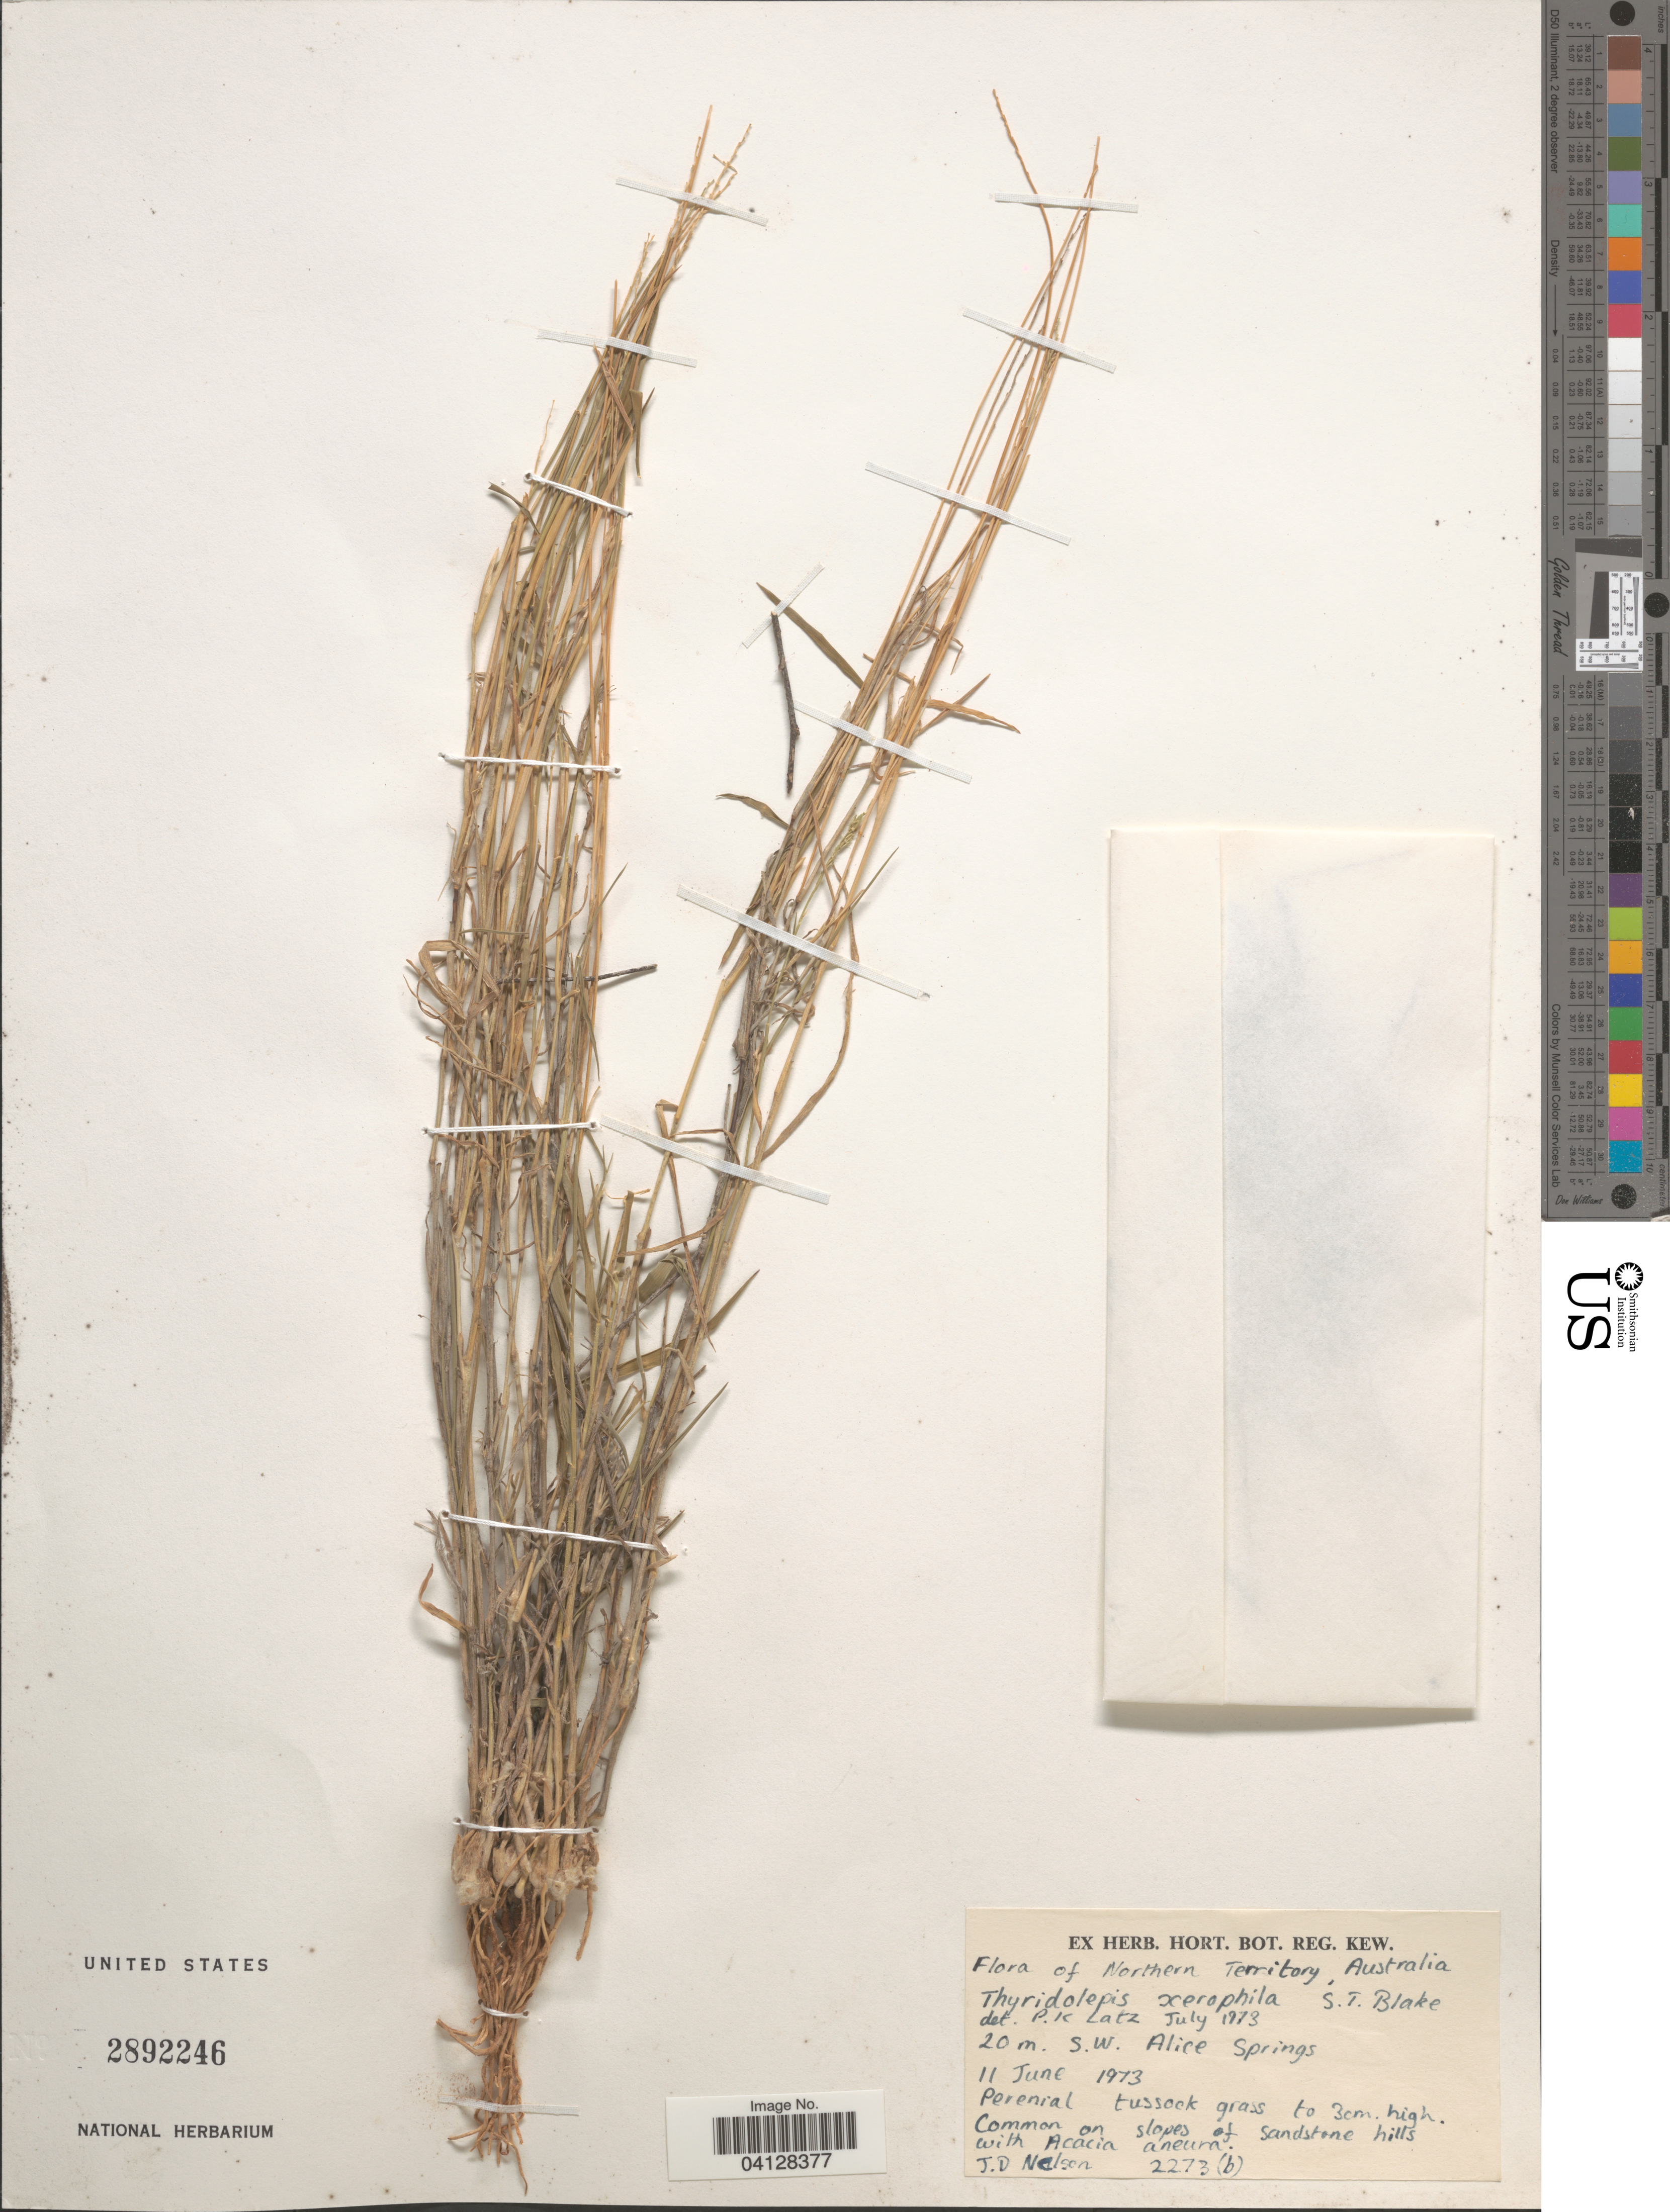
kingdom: Plantae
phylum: Tracheophyta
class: Liliopsida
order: Poales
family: Poaceae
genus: Thyridolepis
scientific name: Thyridolepis xerophila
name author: (Domin) S.T. Blake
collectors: J. Nelson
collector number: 2273(b)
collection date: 1973-06-11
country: Australia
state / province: Northern Territory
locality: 20 m. S.W. Alice Springs.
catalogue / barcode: US 2892246